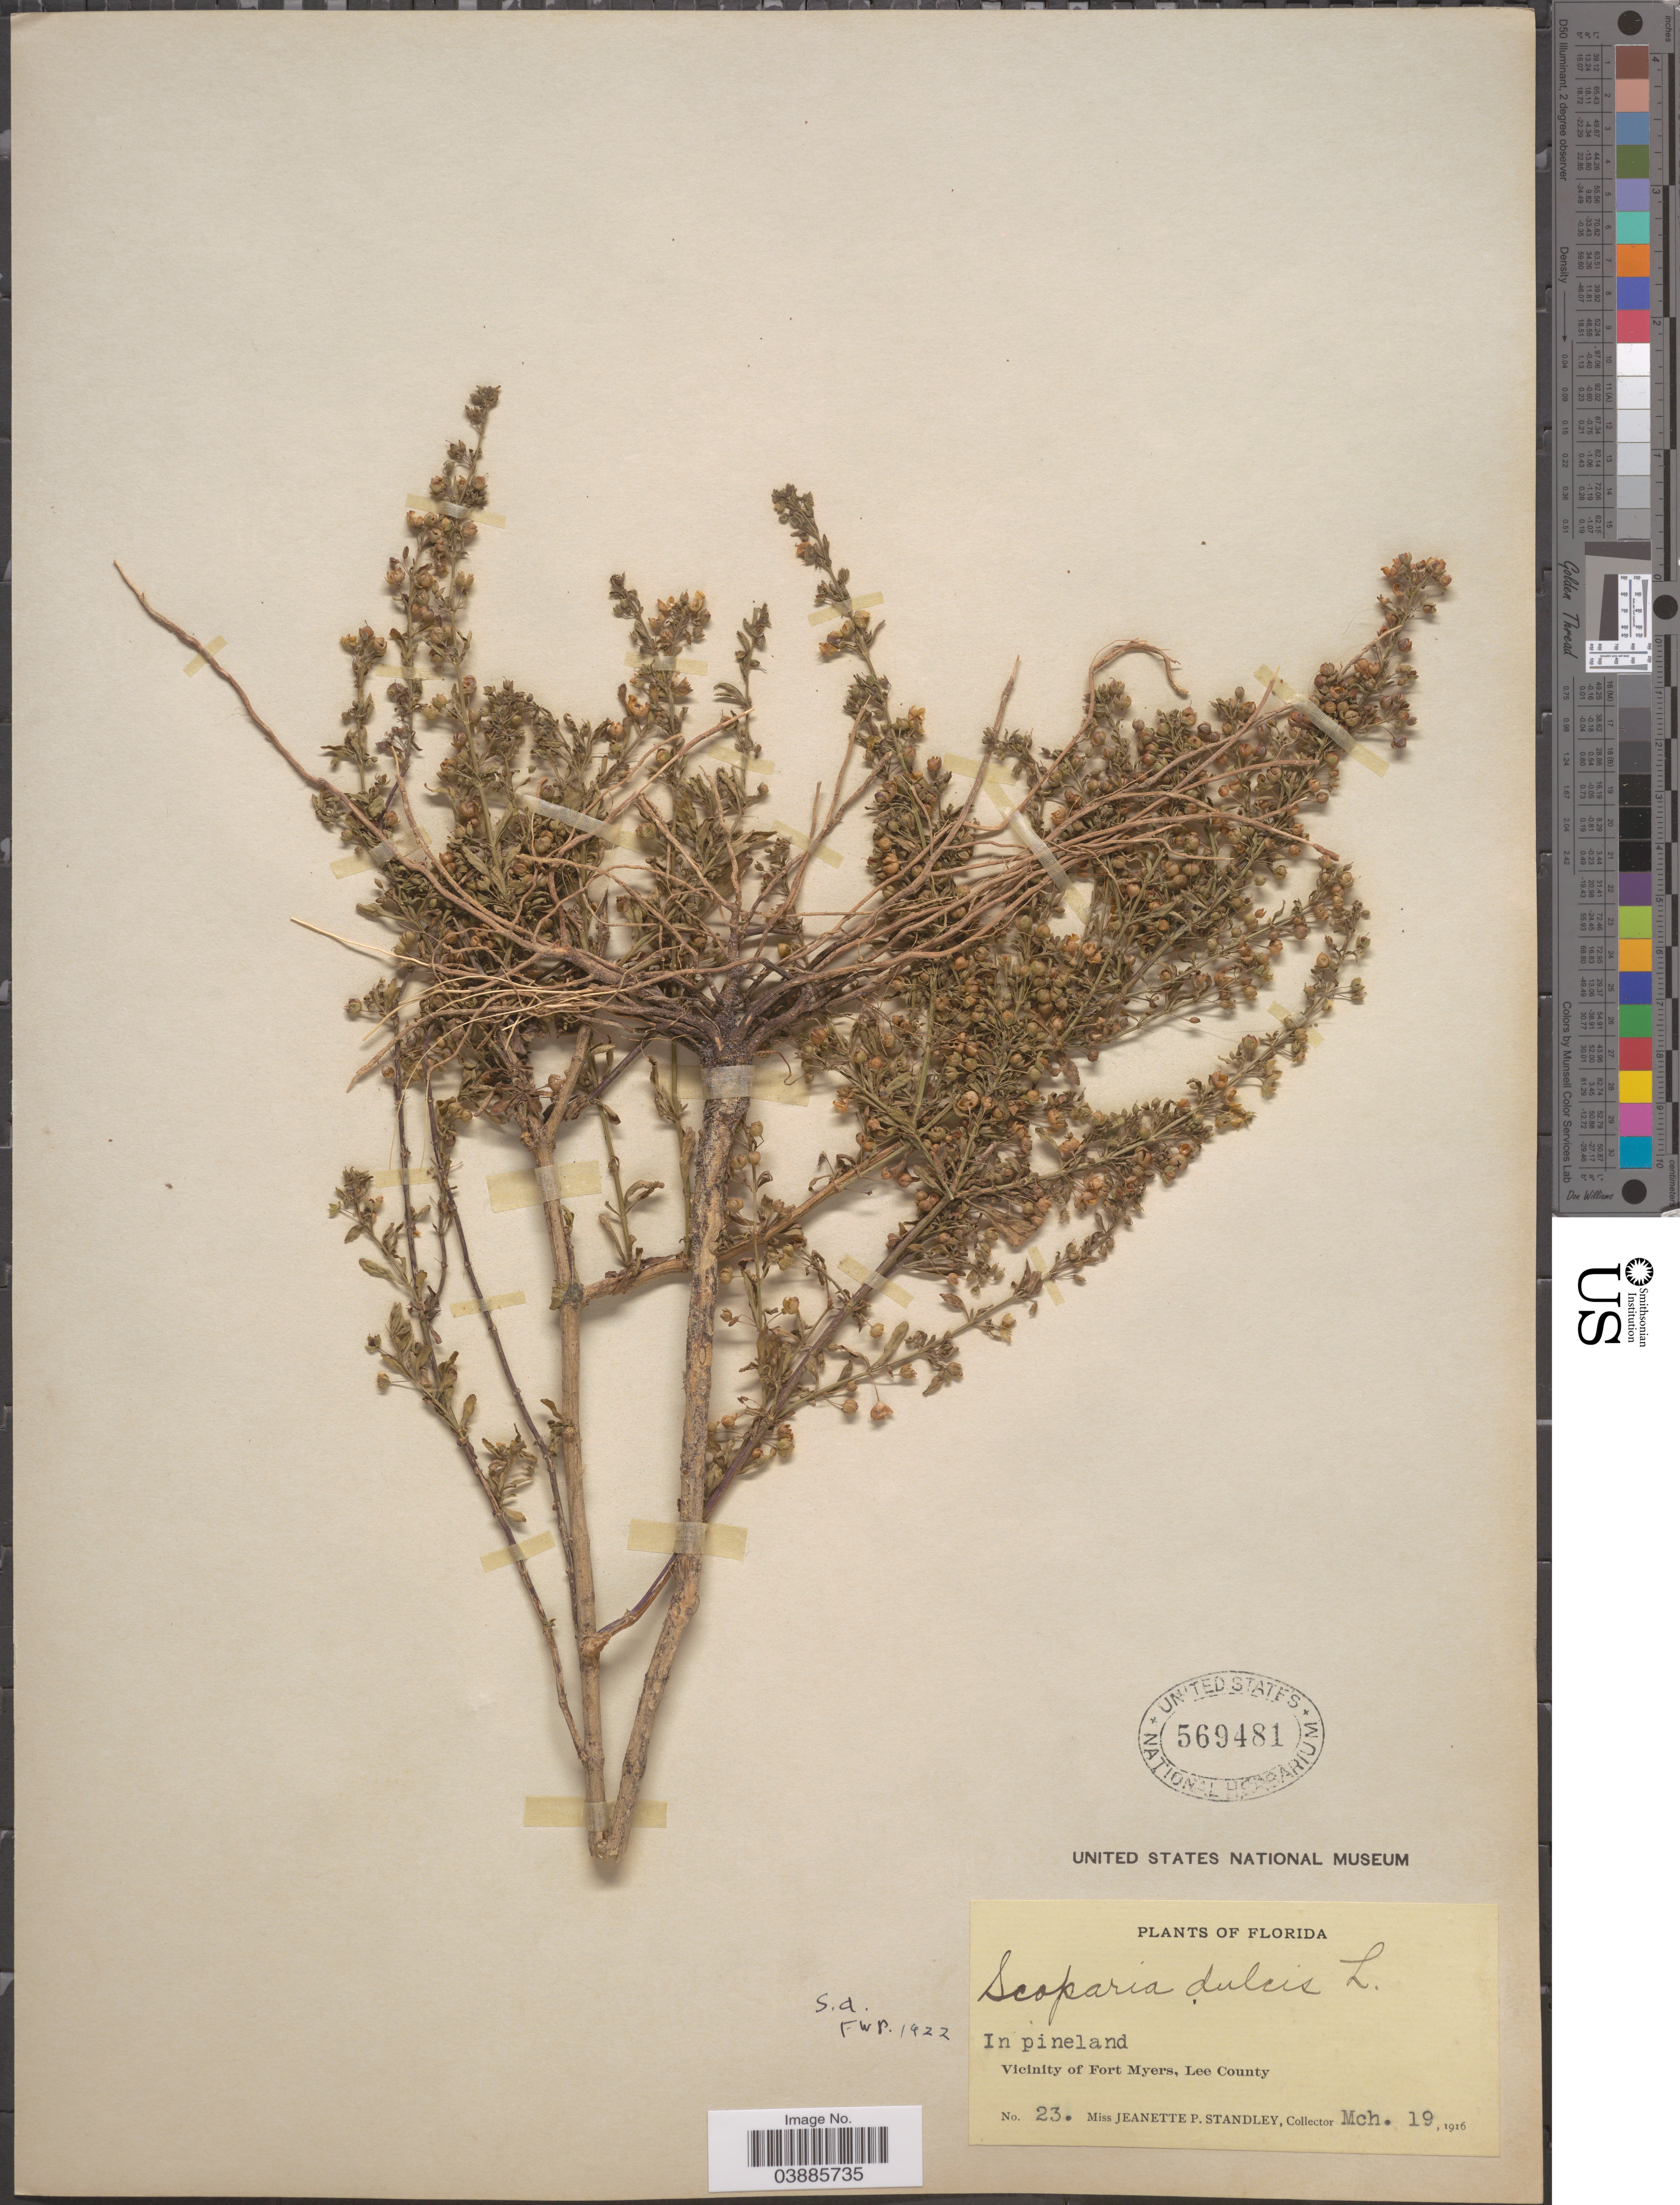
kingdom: Plantae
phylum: Tracheophyta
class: Magnoliopsida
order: Lamiales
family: Plantaginaceae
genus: Scoparia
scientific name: Scoparia dulcis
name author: L.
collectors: J. P. Standley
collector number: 23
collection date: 1916-03-19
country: United States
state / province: Florida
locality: Vicinity of Fort Myers, Lee County.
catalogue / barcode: US 569481